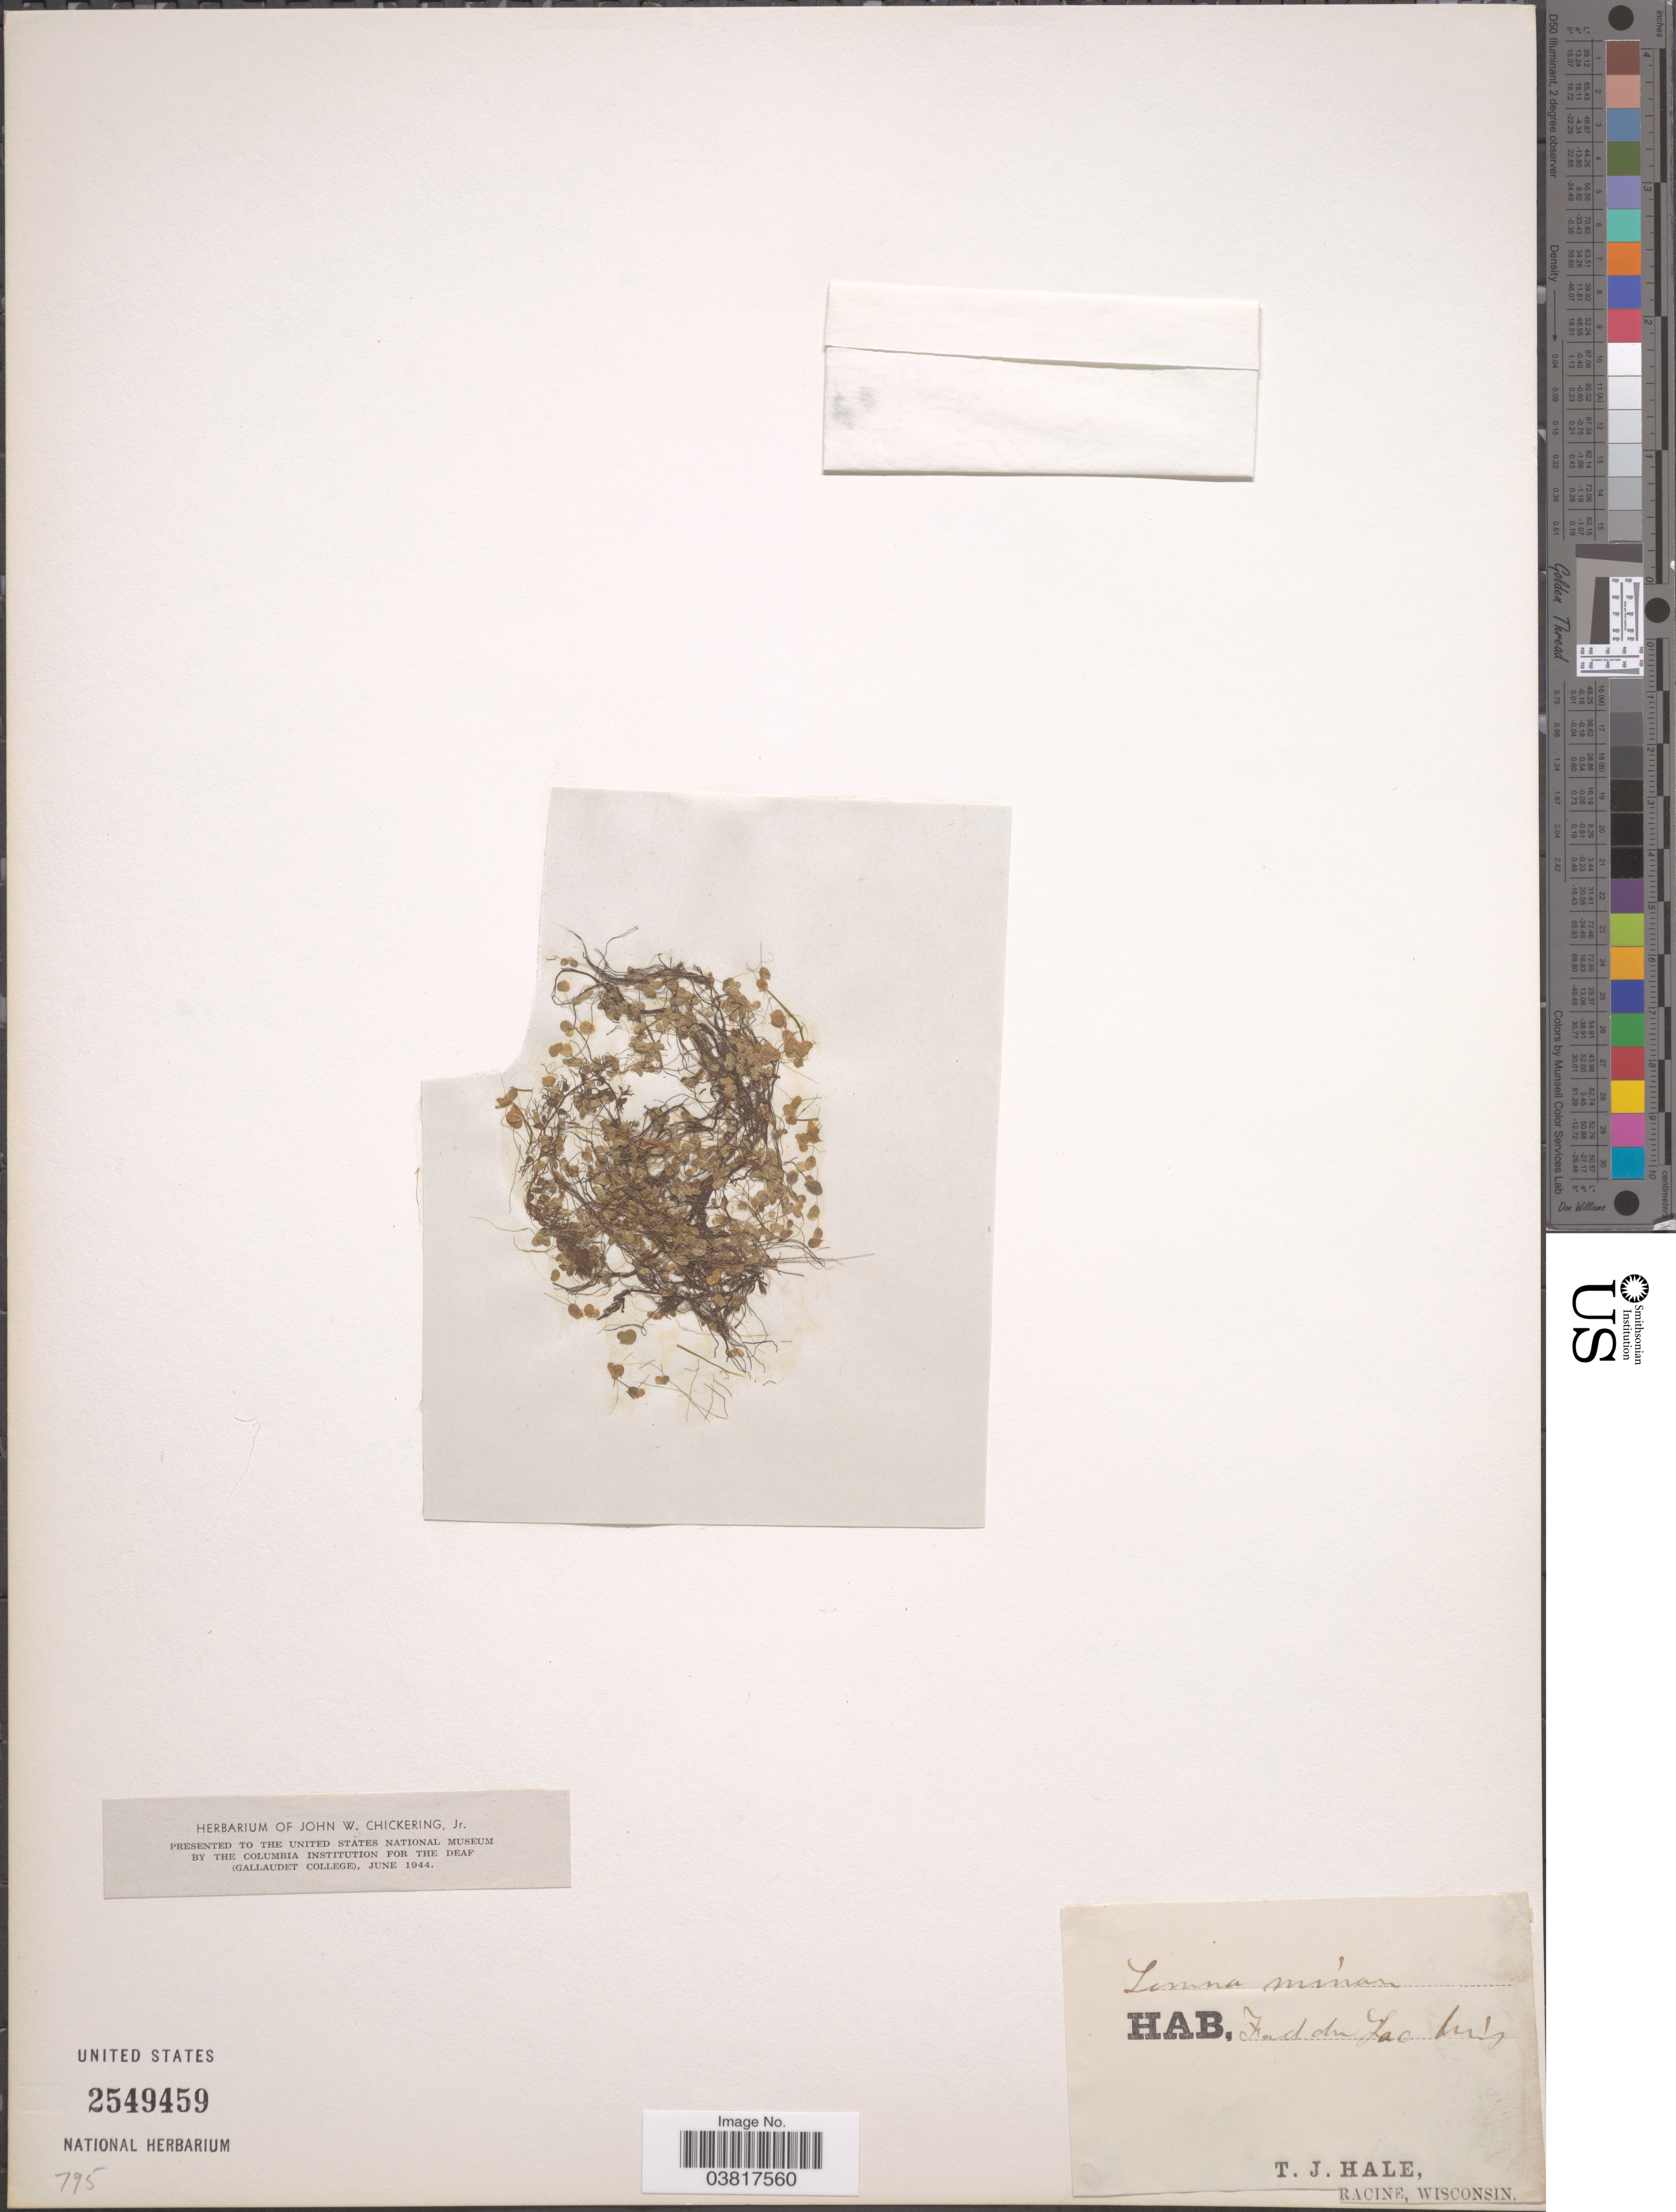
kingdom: Plantae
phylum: Tracheophyta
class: Liliopsida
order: Alismatales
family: Araceae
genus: Lemna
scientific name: Lemna minor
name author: L.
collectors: T. Hale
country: United States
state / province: Wisconsin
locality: Fond du Lac.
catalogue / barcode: US 2549459